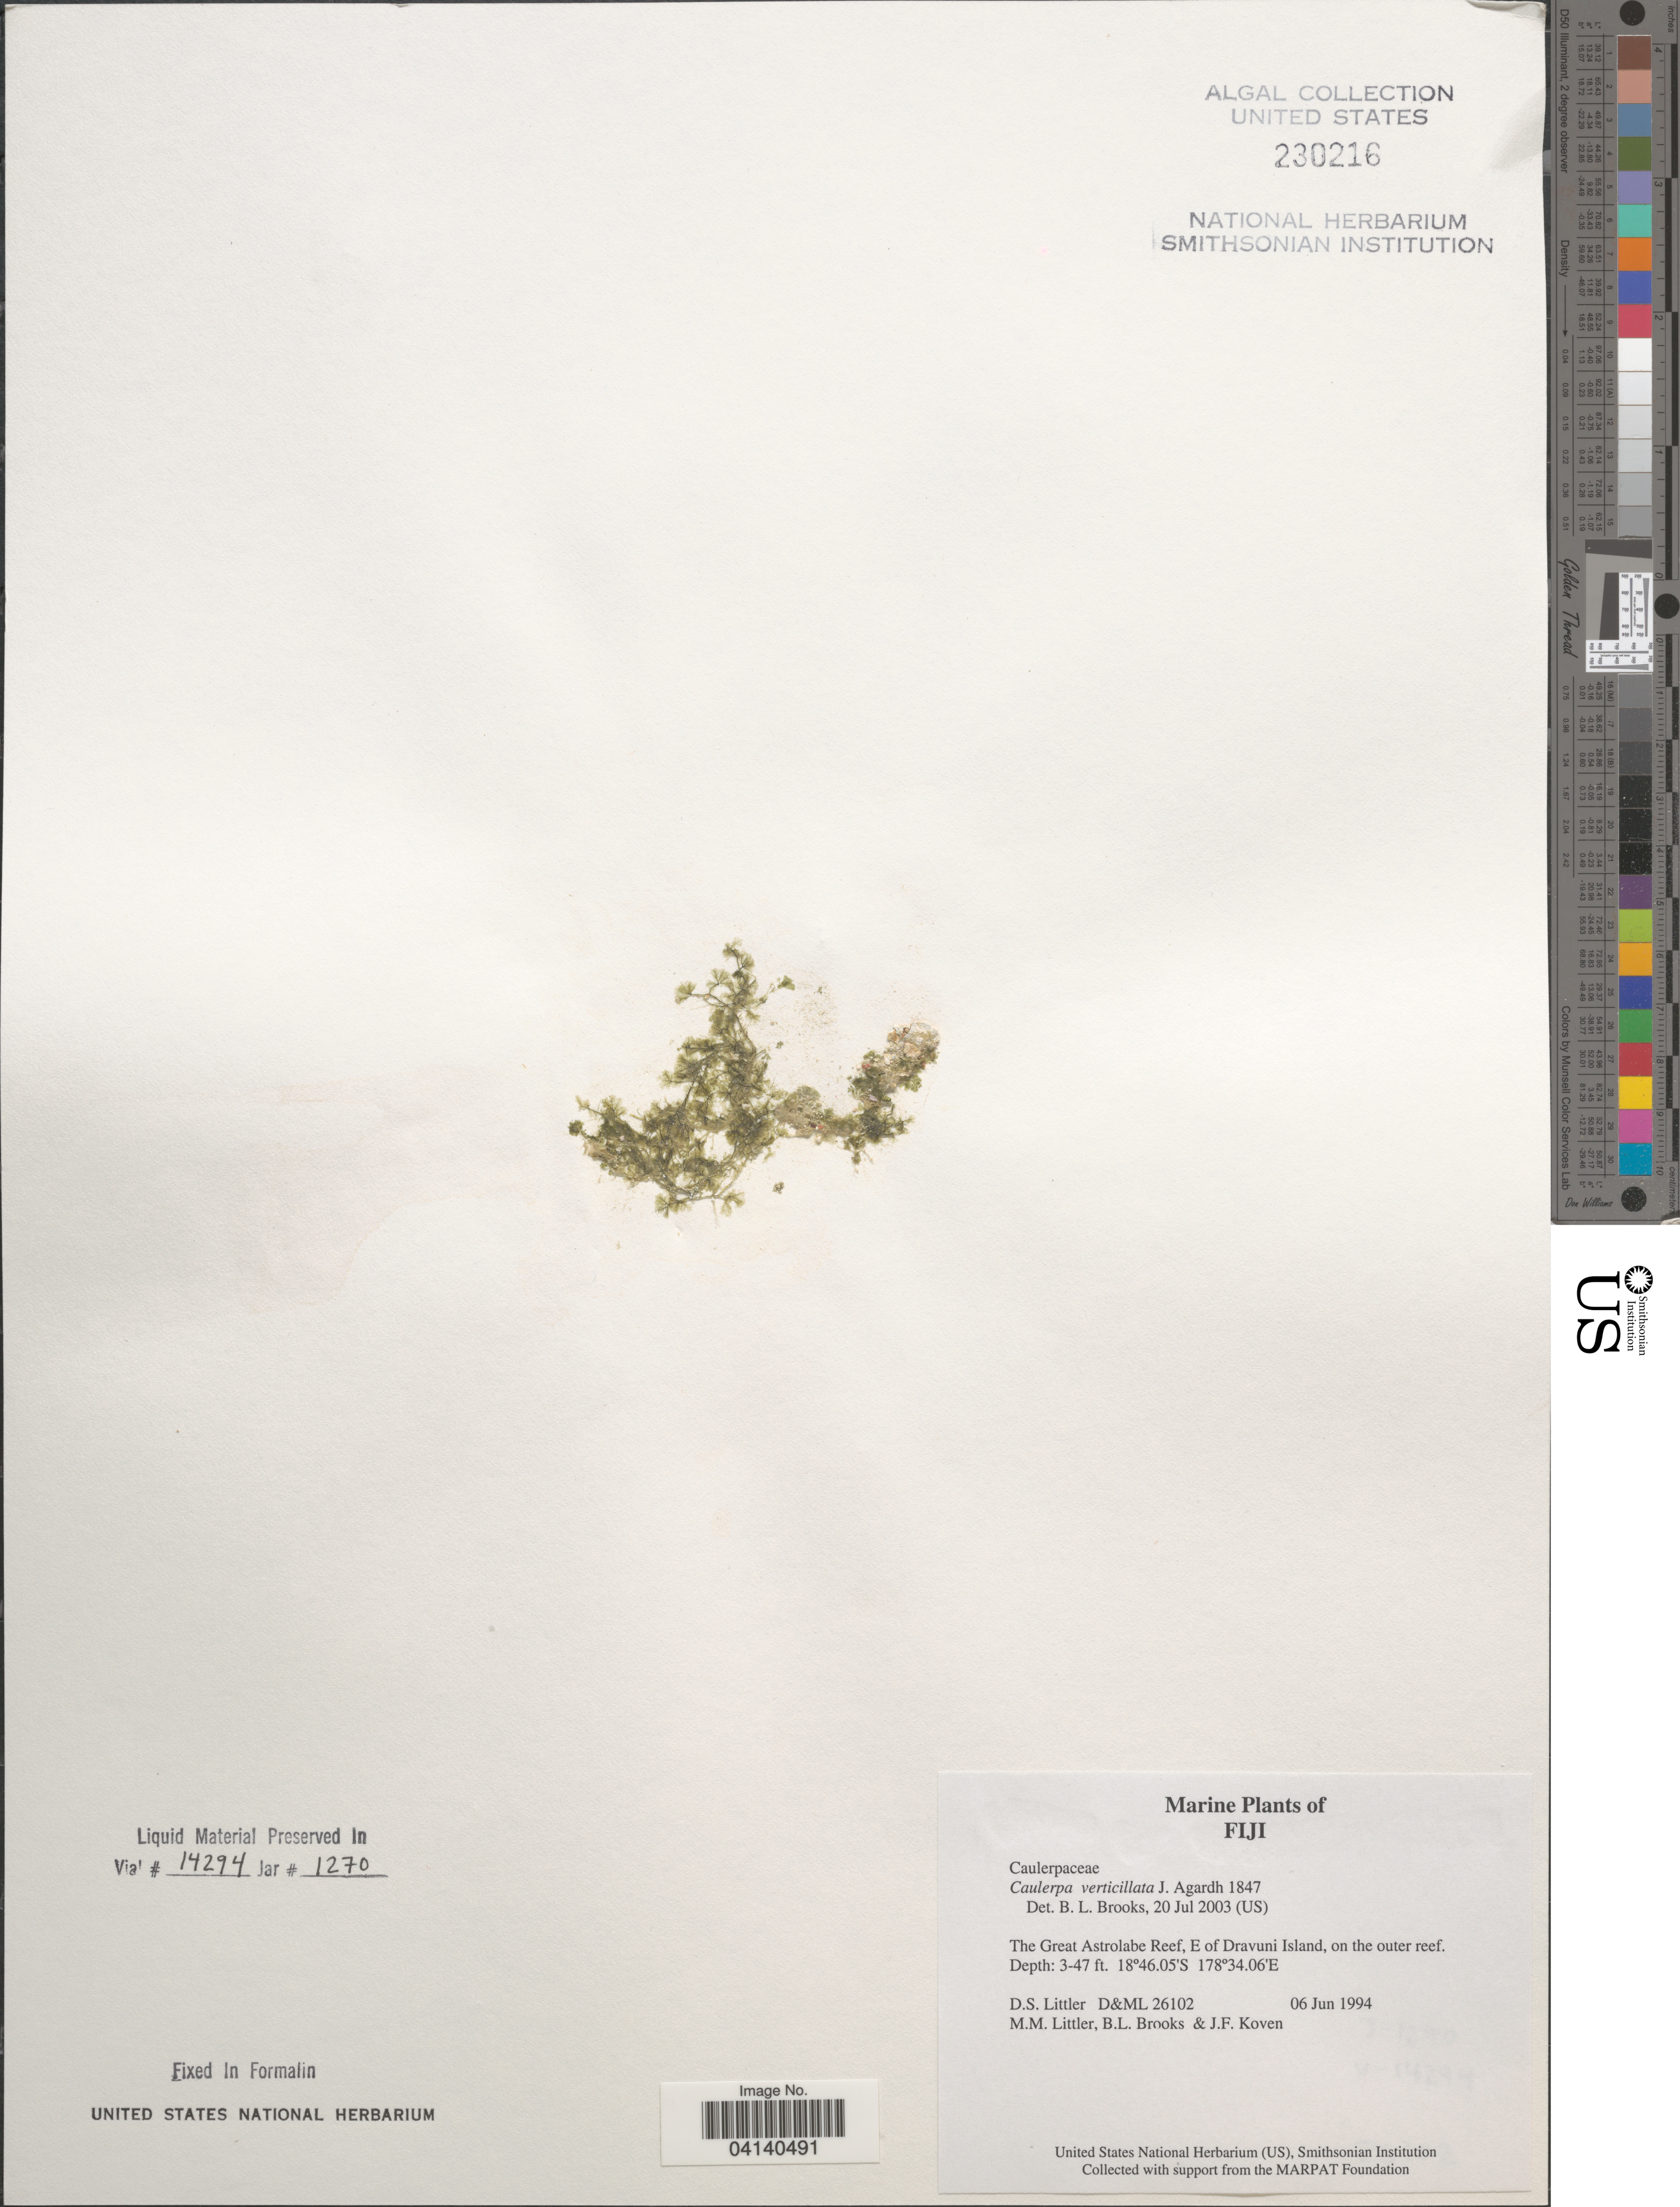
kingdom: Plantae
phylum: Chlorophyta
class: Ulvophyceae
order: Bryopsidales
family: Caulerpaceae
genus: Caulerpa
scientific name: Caulerpa verticillata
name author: J. Agardh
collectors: D. S. Littler, B. Brooks & J. Koven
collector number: D&ML26102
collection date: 1994-06-06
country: Fiji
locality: The Great Astrolabe Reef, E of Dravuni Island, on the outer reef.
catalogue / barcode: US 230216